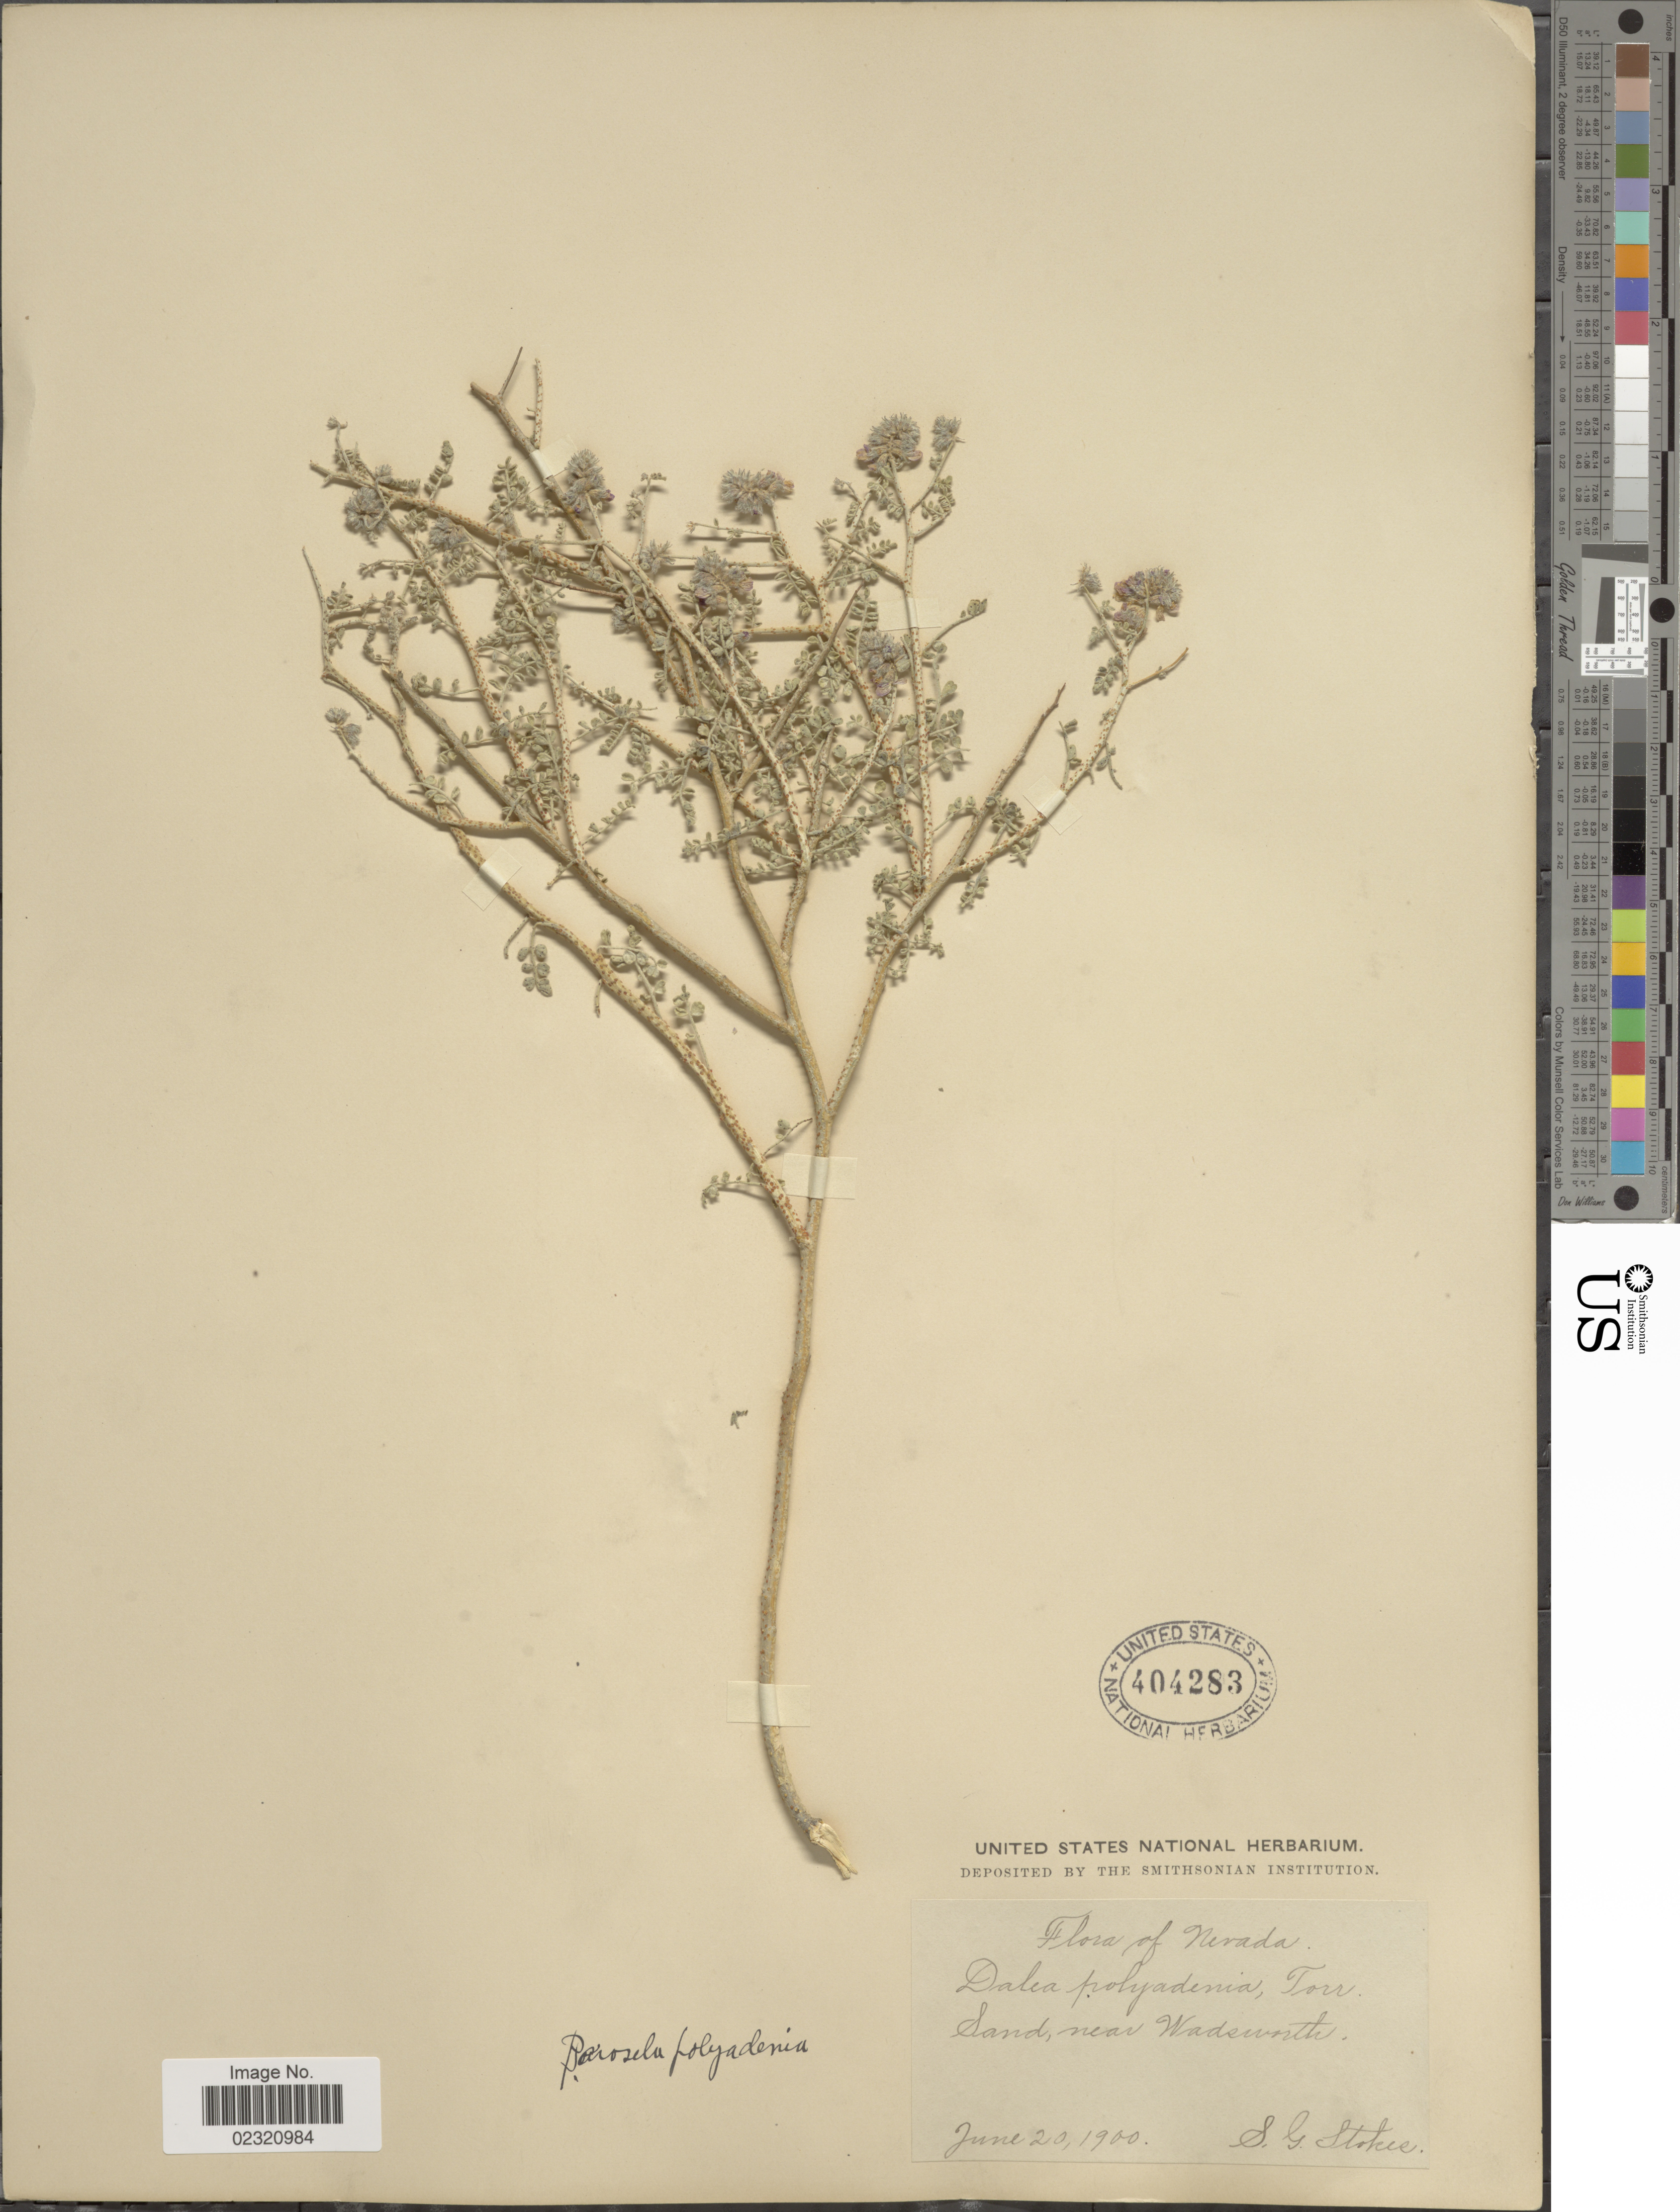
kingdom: Plantae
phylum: Tracheophyta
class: Magnoliopsida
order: Fabales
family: Fabaceae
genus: Psorothamnus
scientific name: Psorothamnus polydenius var. polydenius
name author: (Torr.) Rydb.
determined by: Strong, M. T., (US), Smithsonian Institution - National Museum of Natural History (UNITED STATES)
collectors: S. G. Stokes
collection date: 1900-06-20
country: United States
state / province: Nevada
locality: Near Wadsworth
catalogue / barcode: US 404283